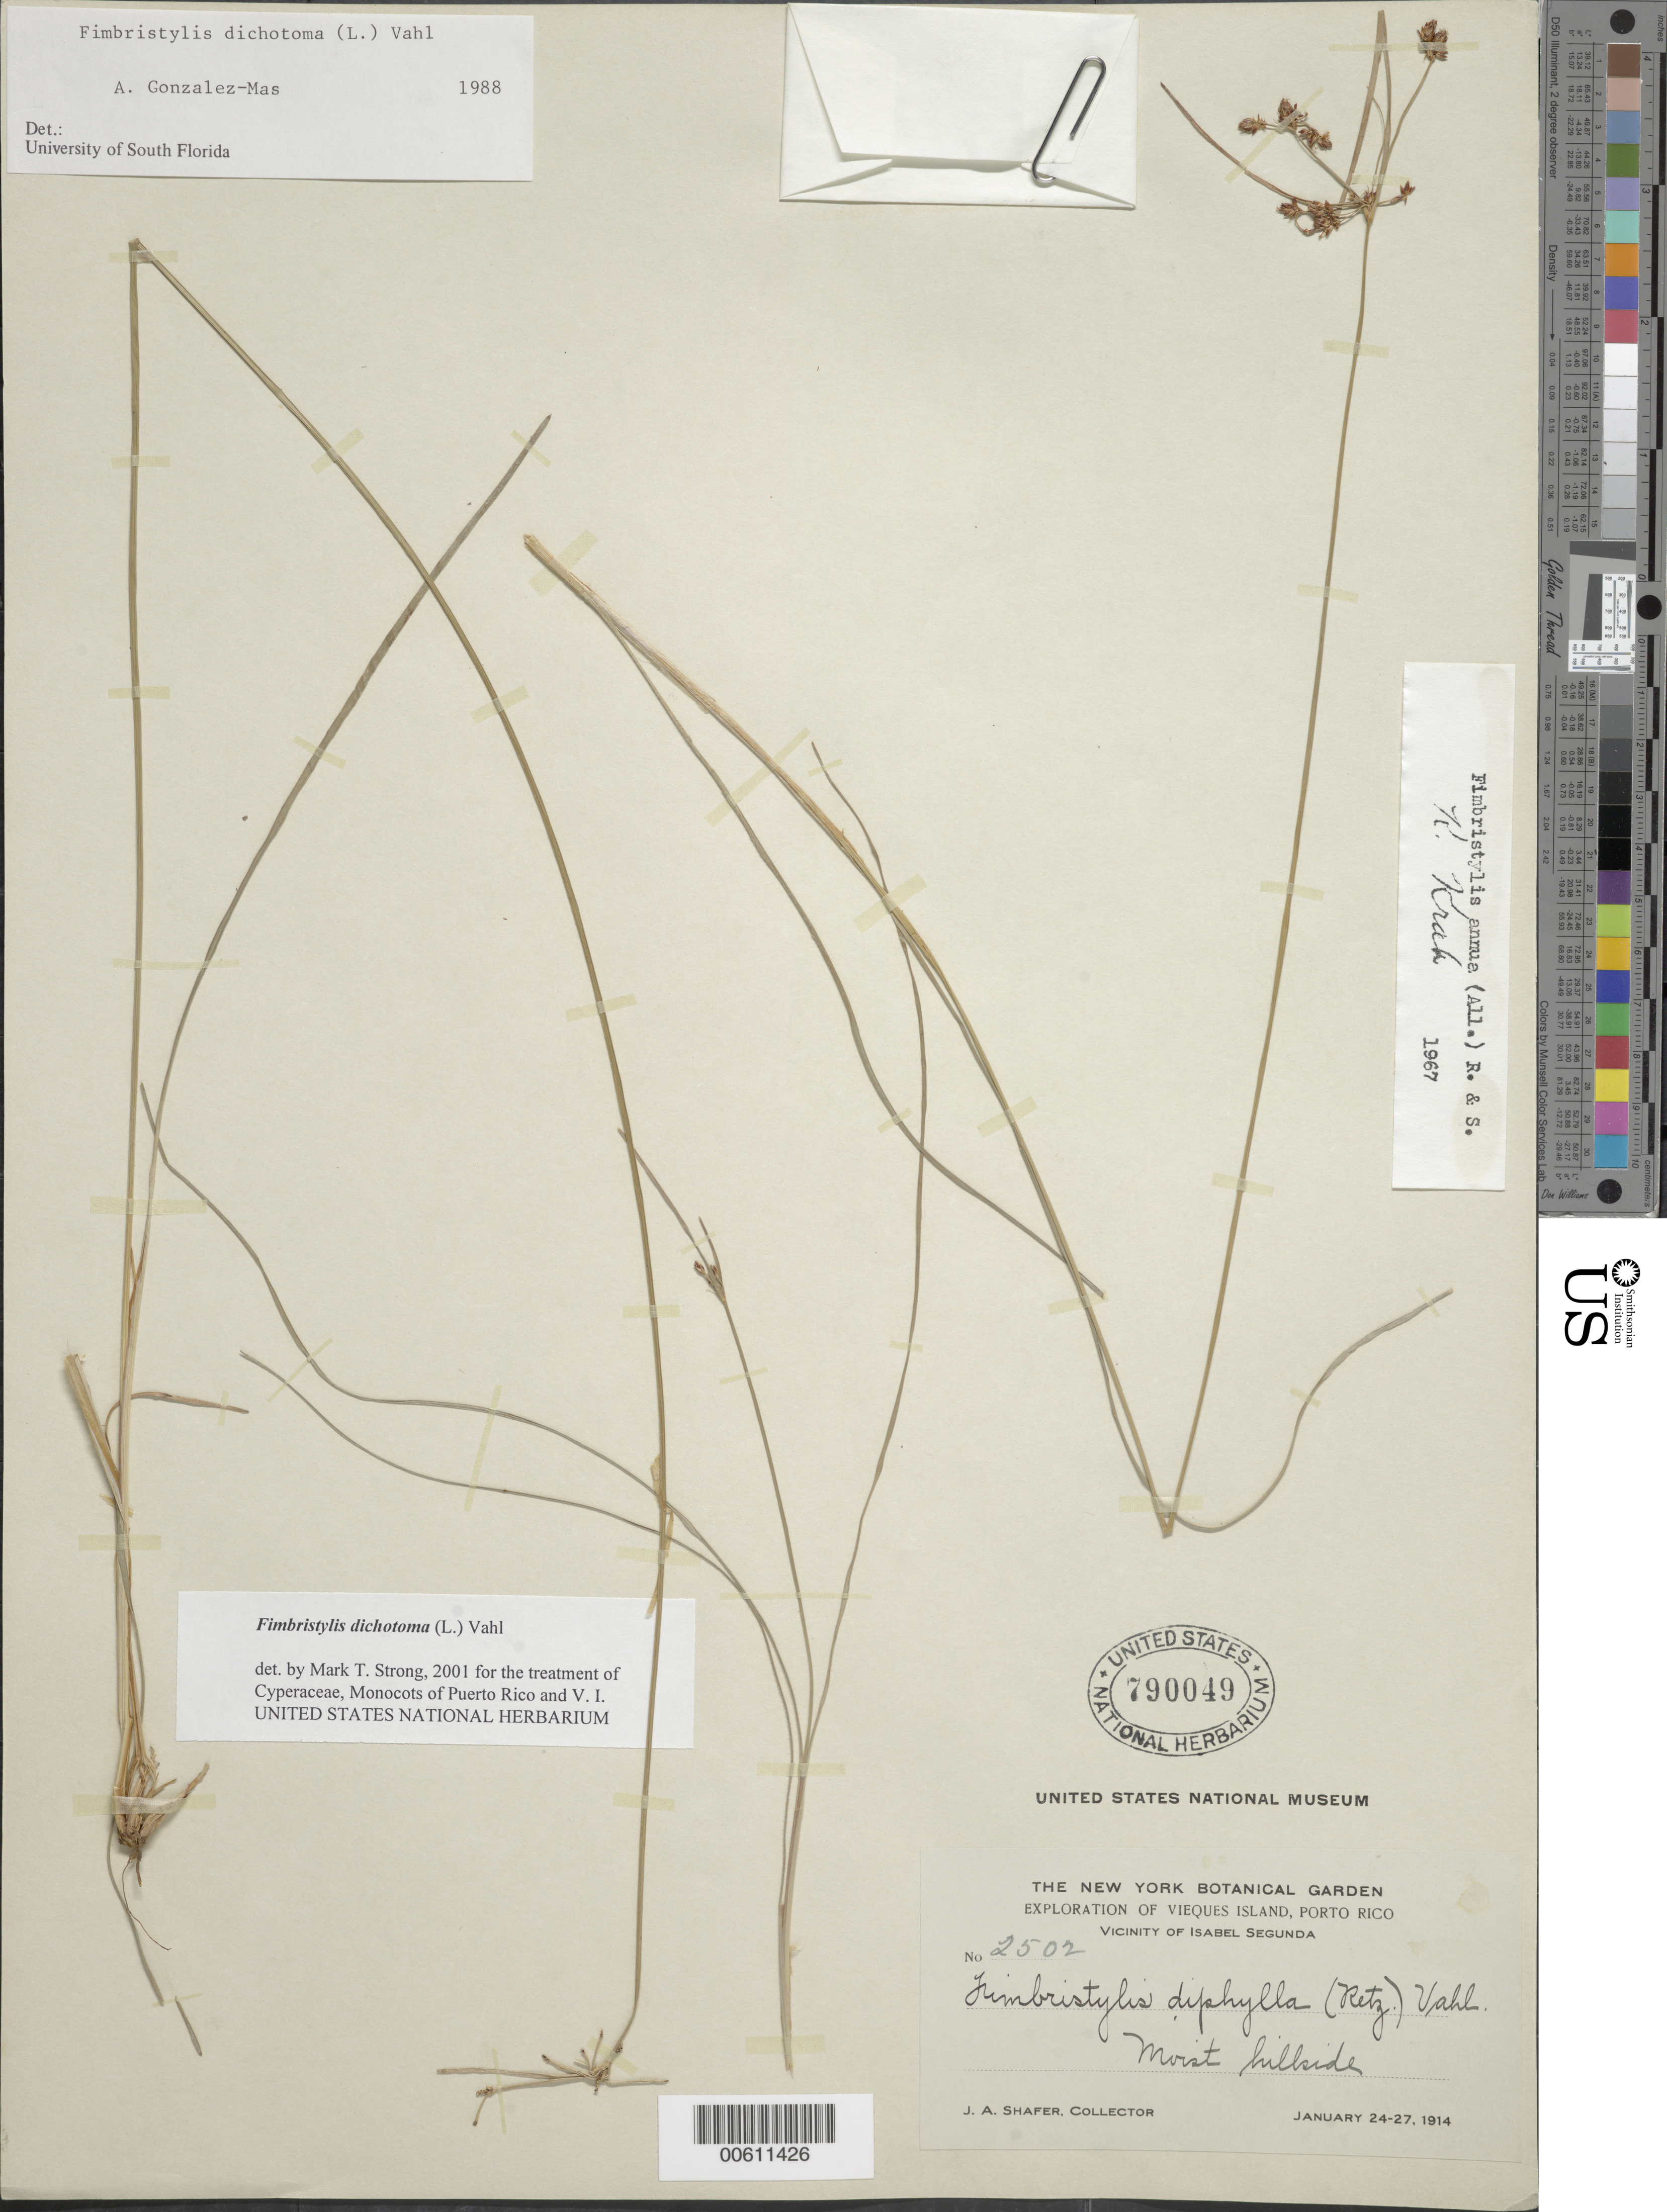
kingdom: Plantae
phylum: Tracheophyta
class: Liliopsida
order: Poales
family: Cyperaceae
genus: Fimbristylis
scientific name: Fimbristylis dichotoma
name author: (L.) Vahl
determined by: Strong, M. T., (US), Smithsonian Institution - National Museum of Natural History (UNITED STATES)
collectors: J. A. Shafer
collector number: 2502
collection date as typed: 24 Jan 1914 to 27 Jan 1914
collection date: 1914-01-24/1914-01-27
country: Puerto Rico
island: Vieques I.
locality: Vieques Island: Vicinity of Isabel Segunda.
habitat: Moist hillside.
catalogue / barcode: US 790049